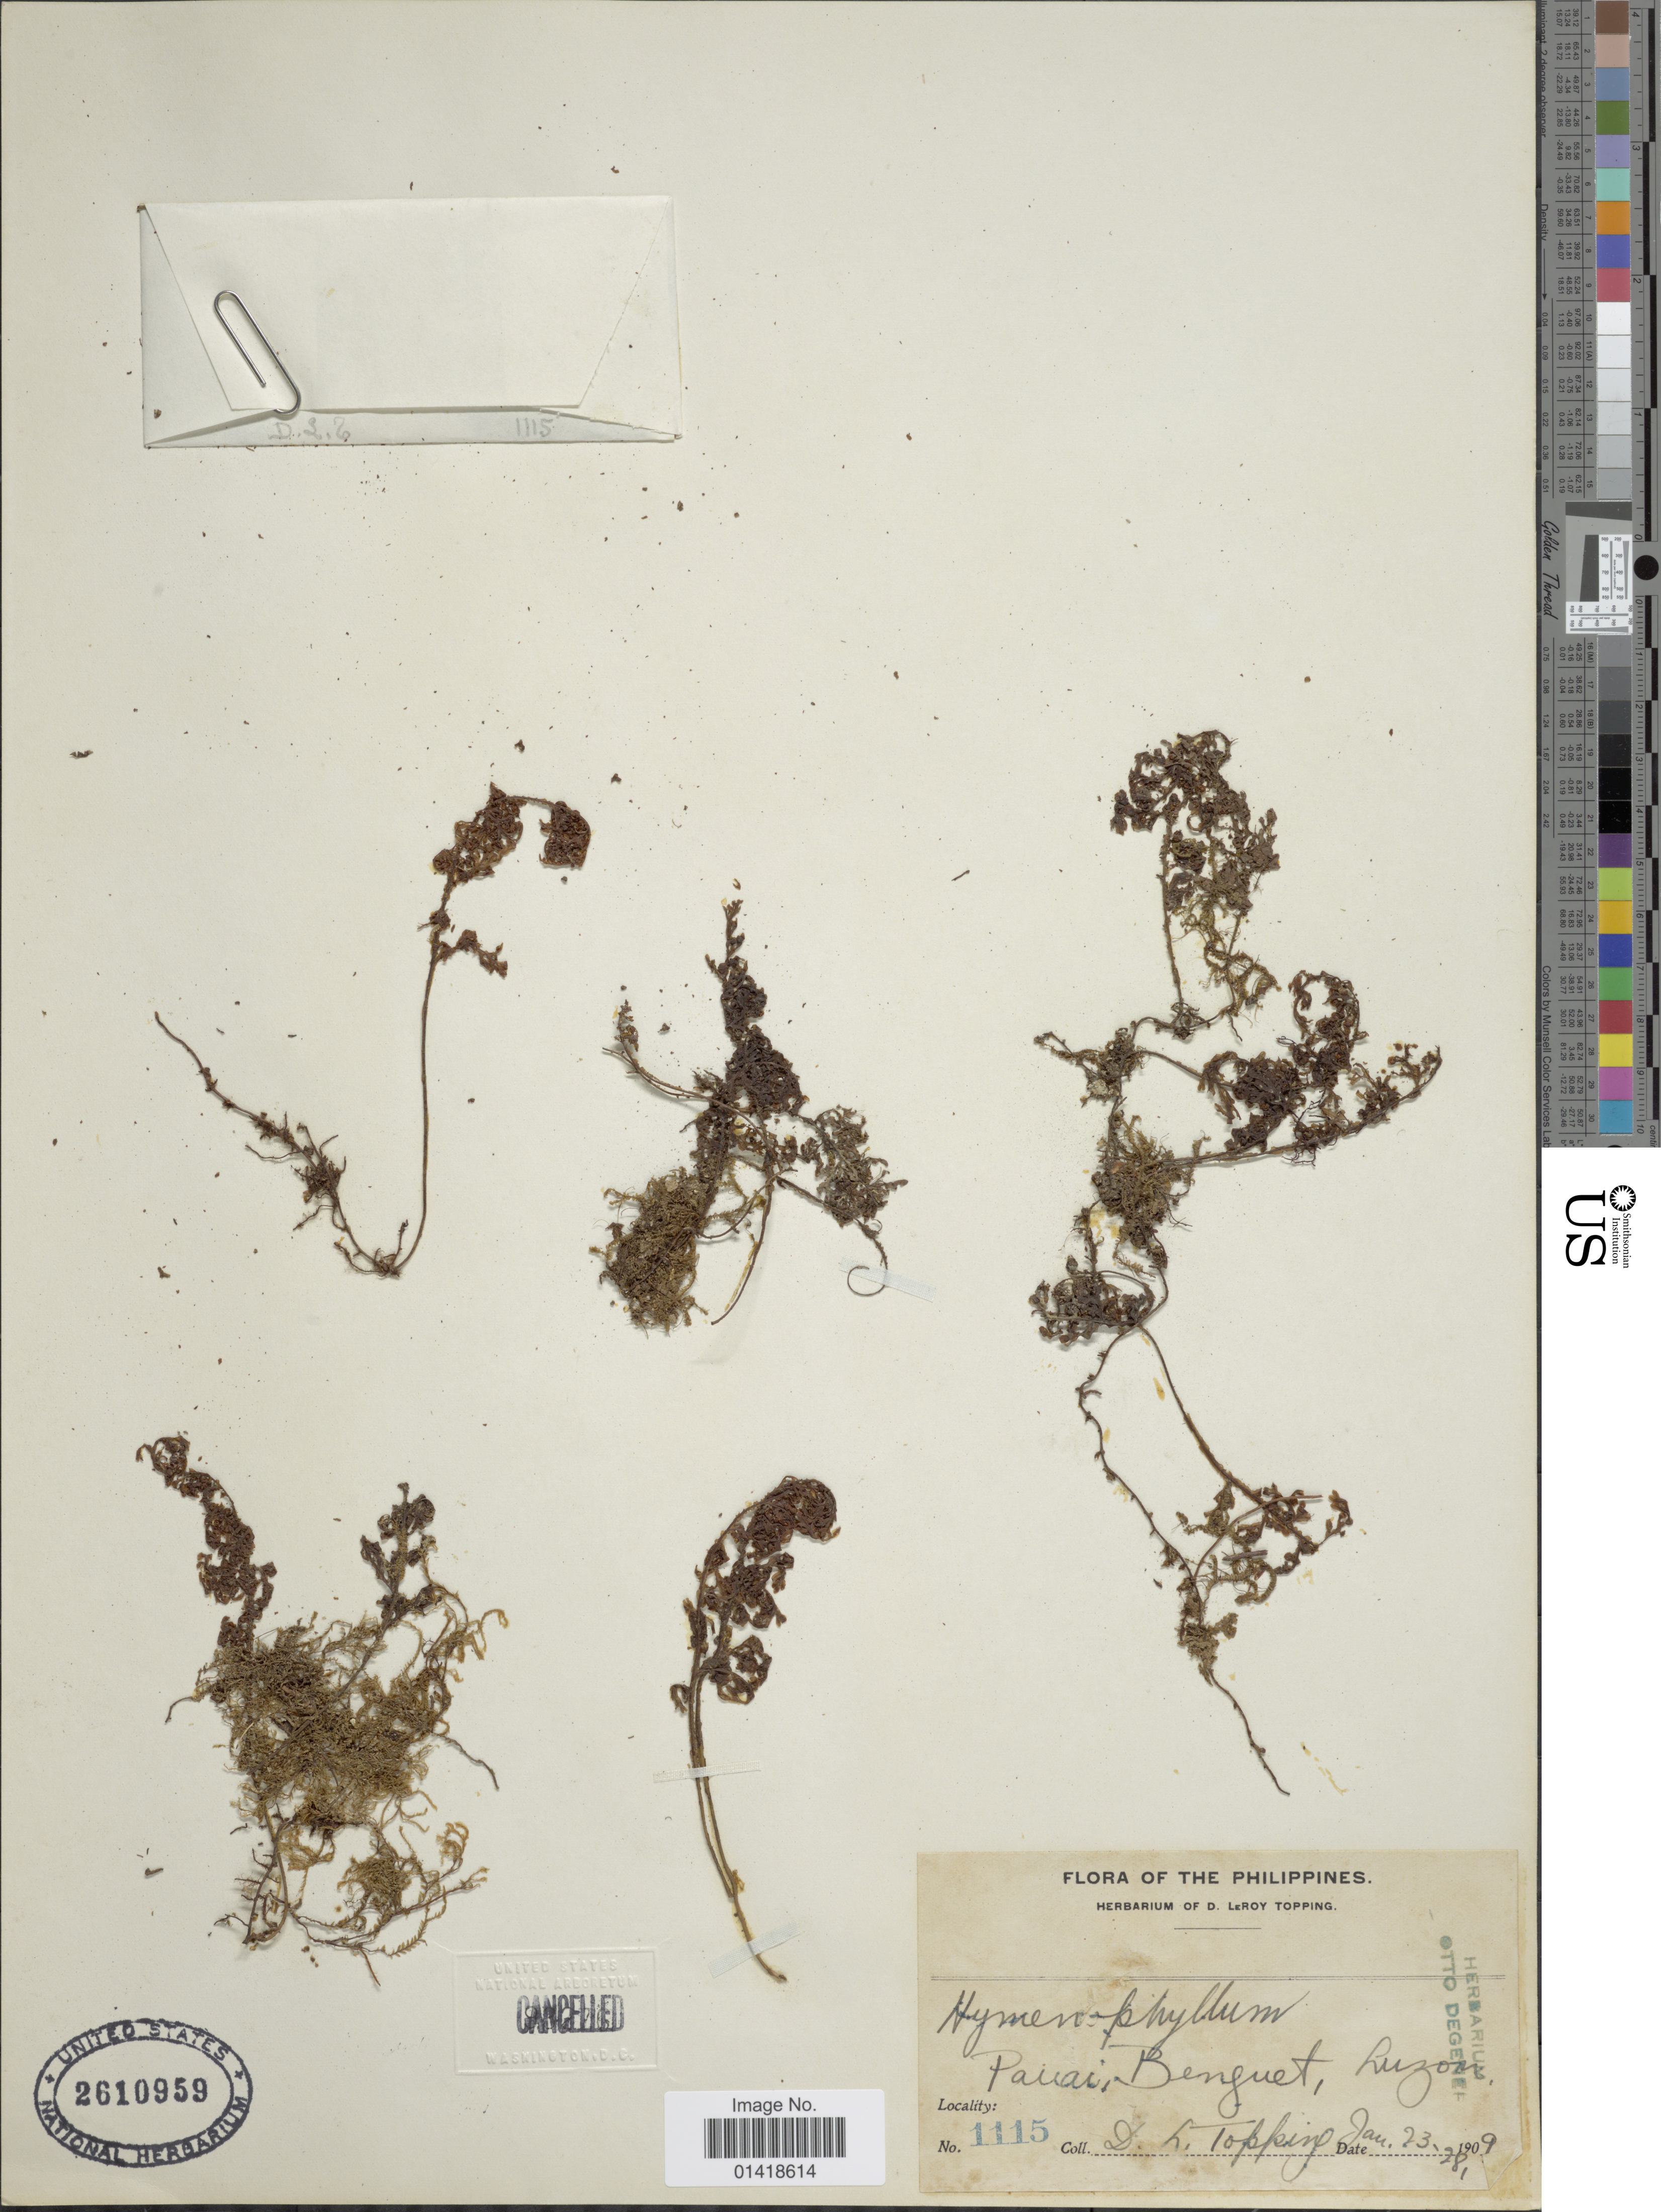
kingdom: Plantae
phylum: Tracheophyta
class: Polypodiopsida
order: Hymenophyllales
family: Hymenophyllaceae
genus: Hymenophyllum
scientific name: Hymenophyllum sp.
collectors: D. L. Topping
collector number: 1115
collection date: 1909-01-23/1909-01-28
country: Philippines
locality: The Philippines. Pauai, Benguet. Luzon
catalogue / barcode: US 2610959